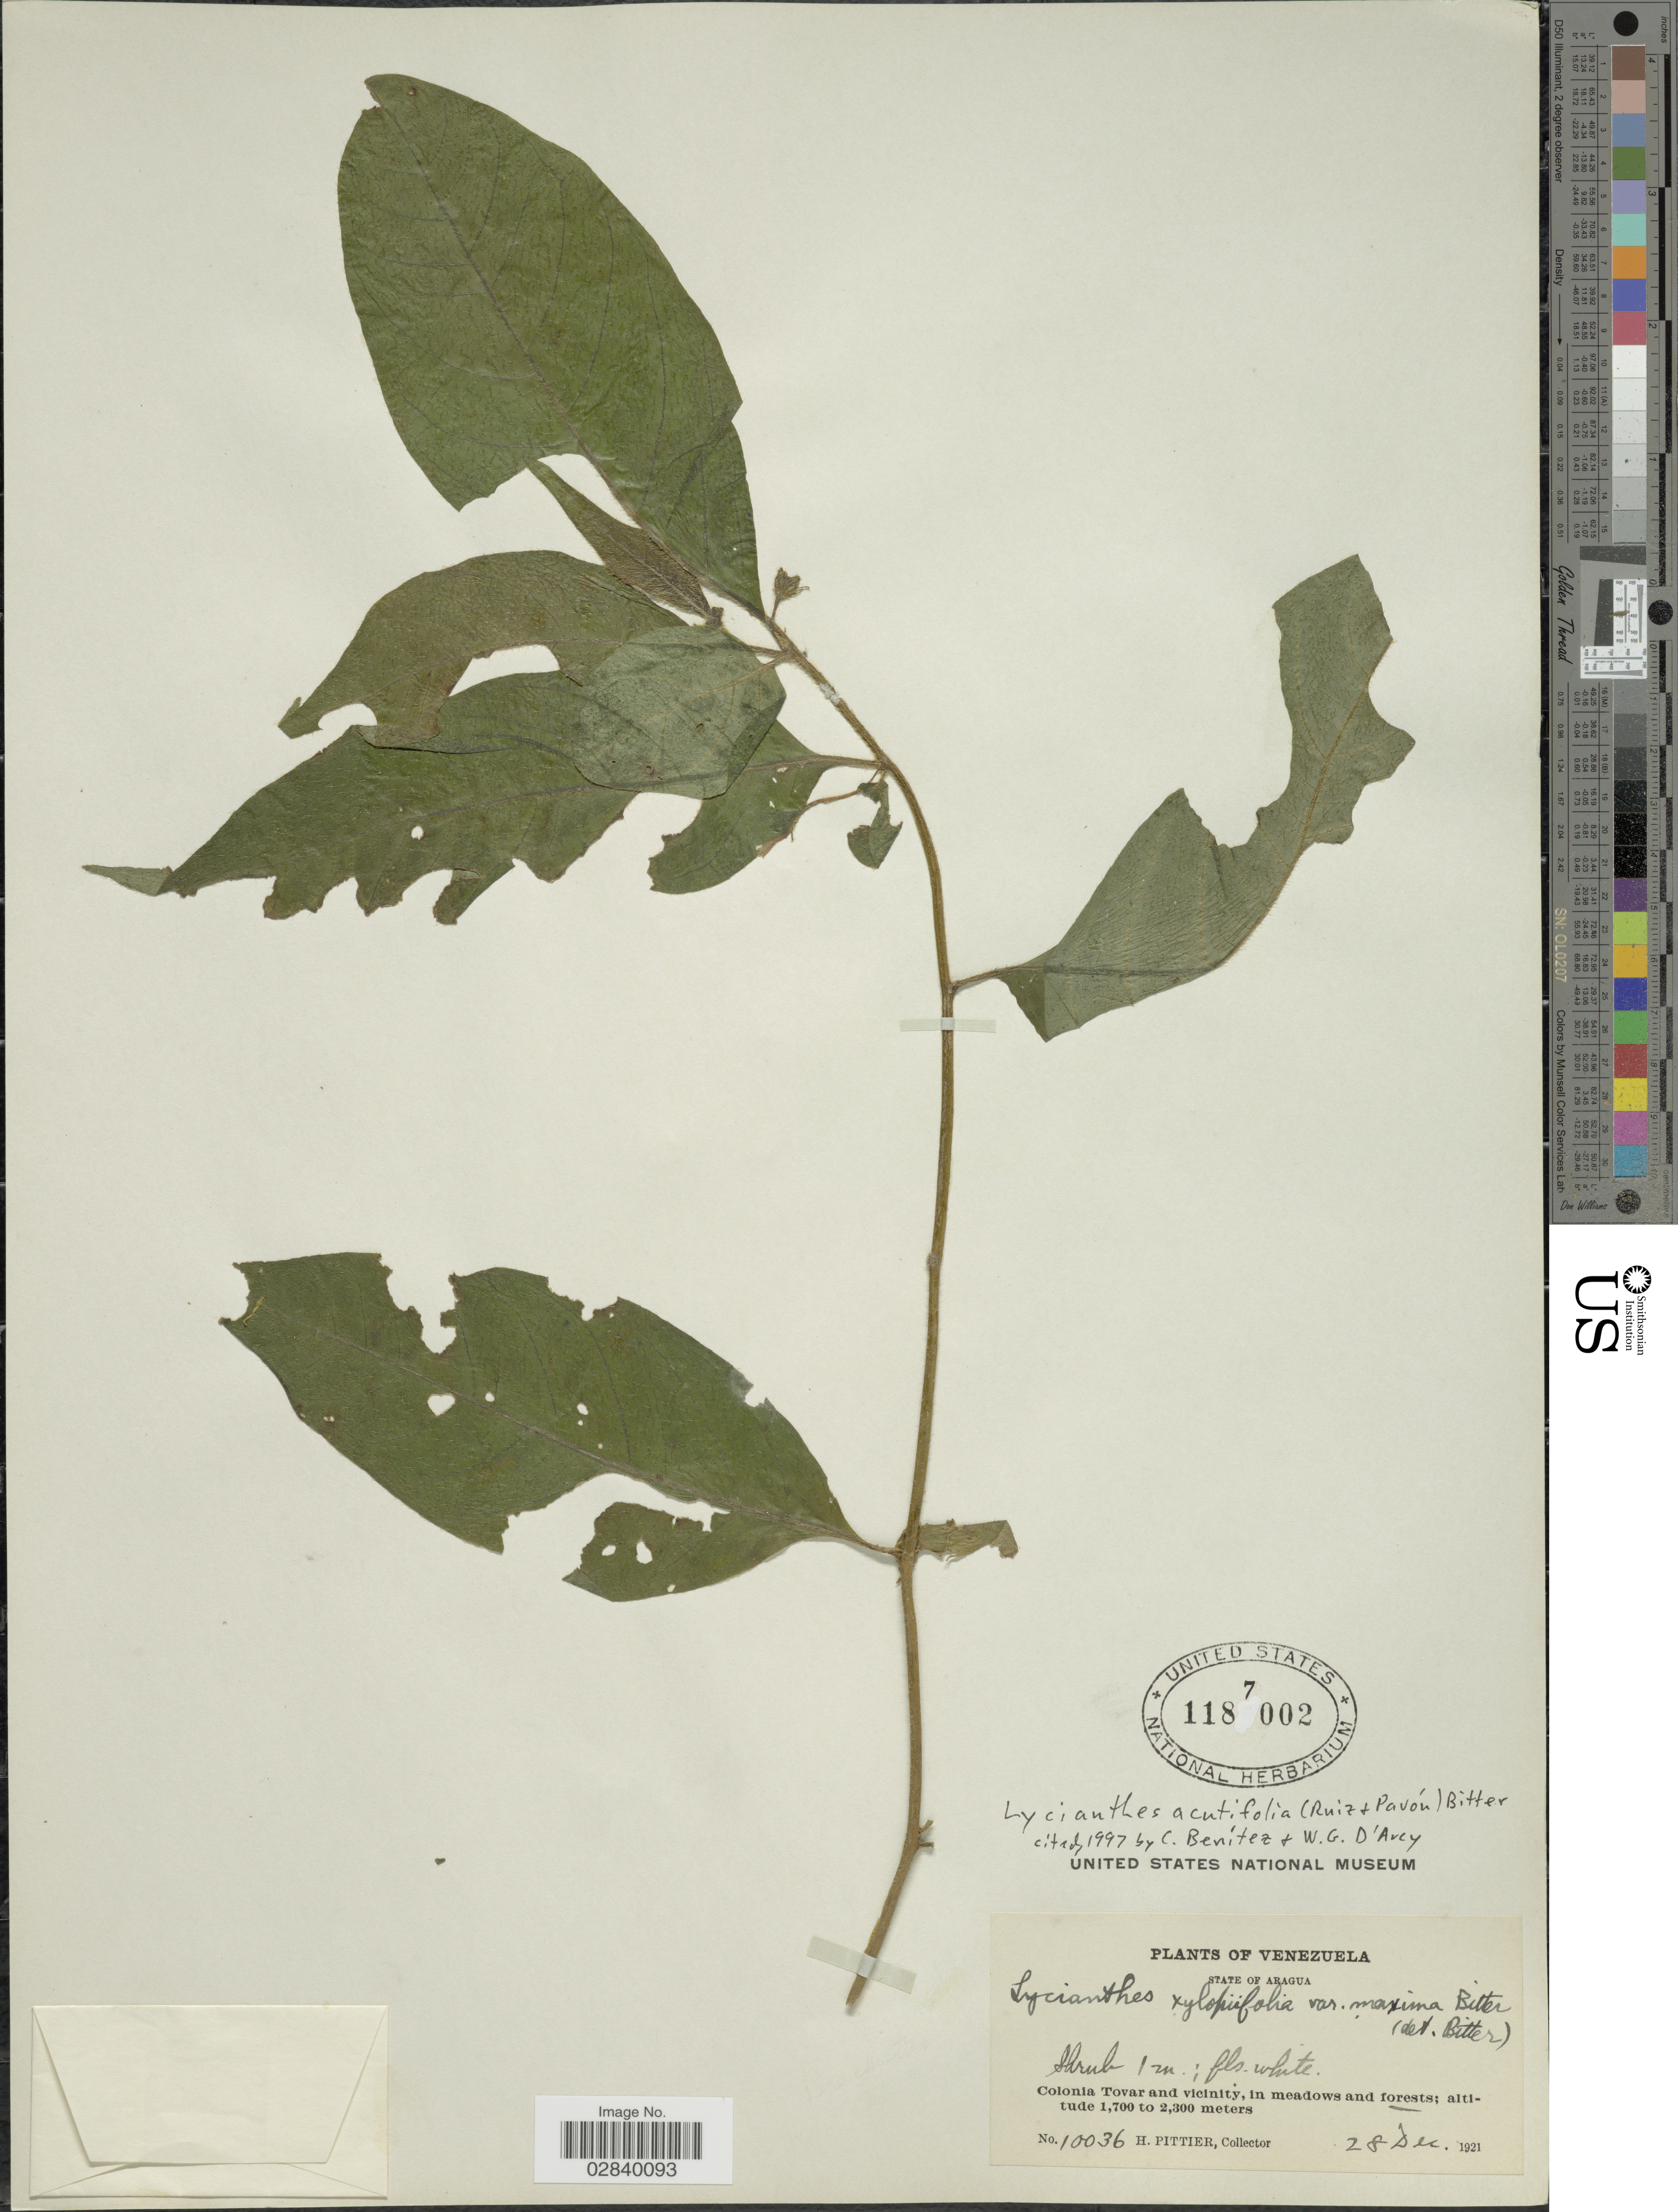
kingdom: Plantae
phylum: Tracheophyta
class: Magnoliopsida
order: Solanales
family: Solanaceae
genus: Lycianthes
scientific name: Lycianthes acutifolia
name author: (Ruiz & Pav.) Bitter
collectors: H. F. Pittier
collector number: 10036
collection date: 1921-12-28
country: Venezuela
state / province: Aragua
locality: Colonia Tovar and vicinity, in meadows and forests.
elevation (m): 1700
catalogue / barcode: US 1187002